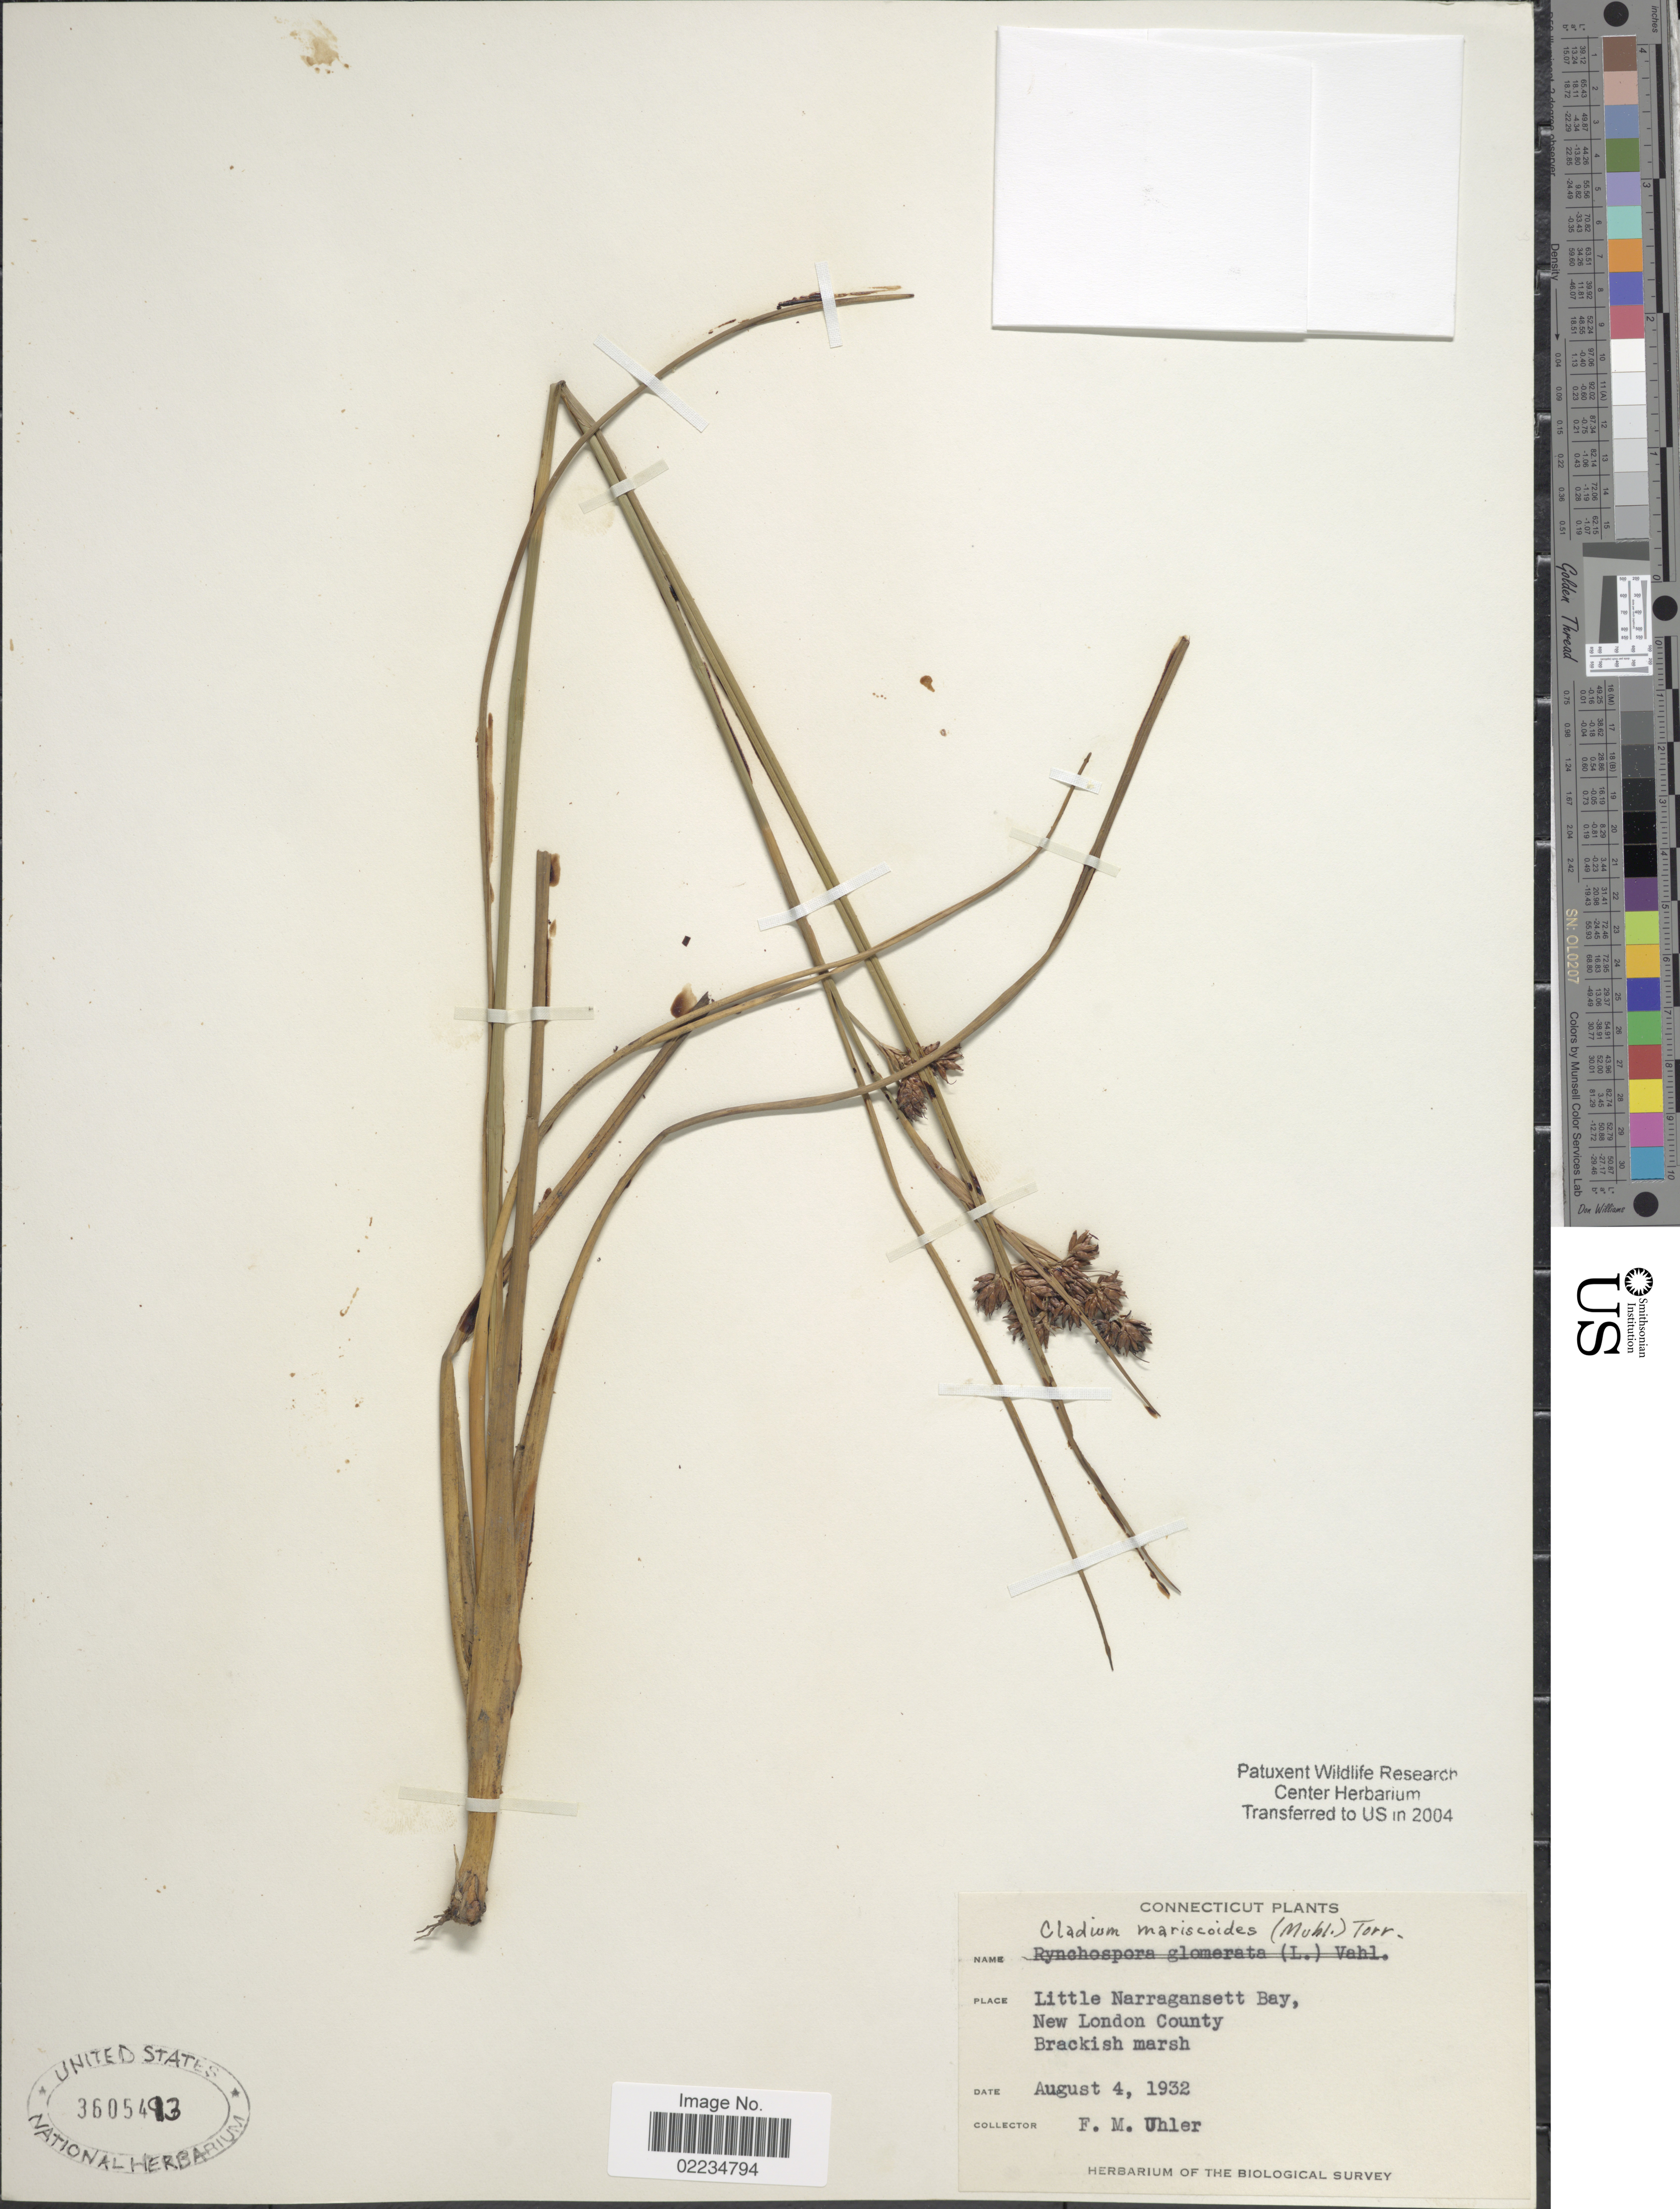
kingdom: Plantae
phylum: Tracheophyta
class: Liliopsida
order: Poales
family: Cyperaceae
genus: Cladium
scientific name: Cladium mariscoides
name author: (Muhl.) Torr.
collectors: F. M. Uhler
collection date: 1932-08-04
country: United States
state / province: Connecticut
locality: Little Narragansett Bay, New London County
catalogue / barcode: US 3605413